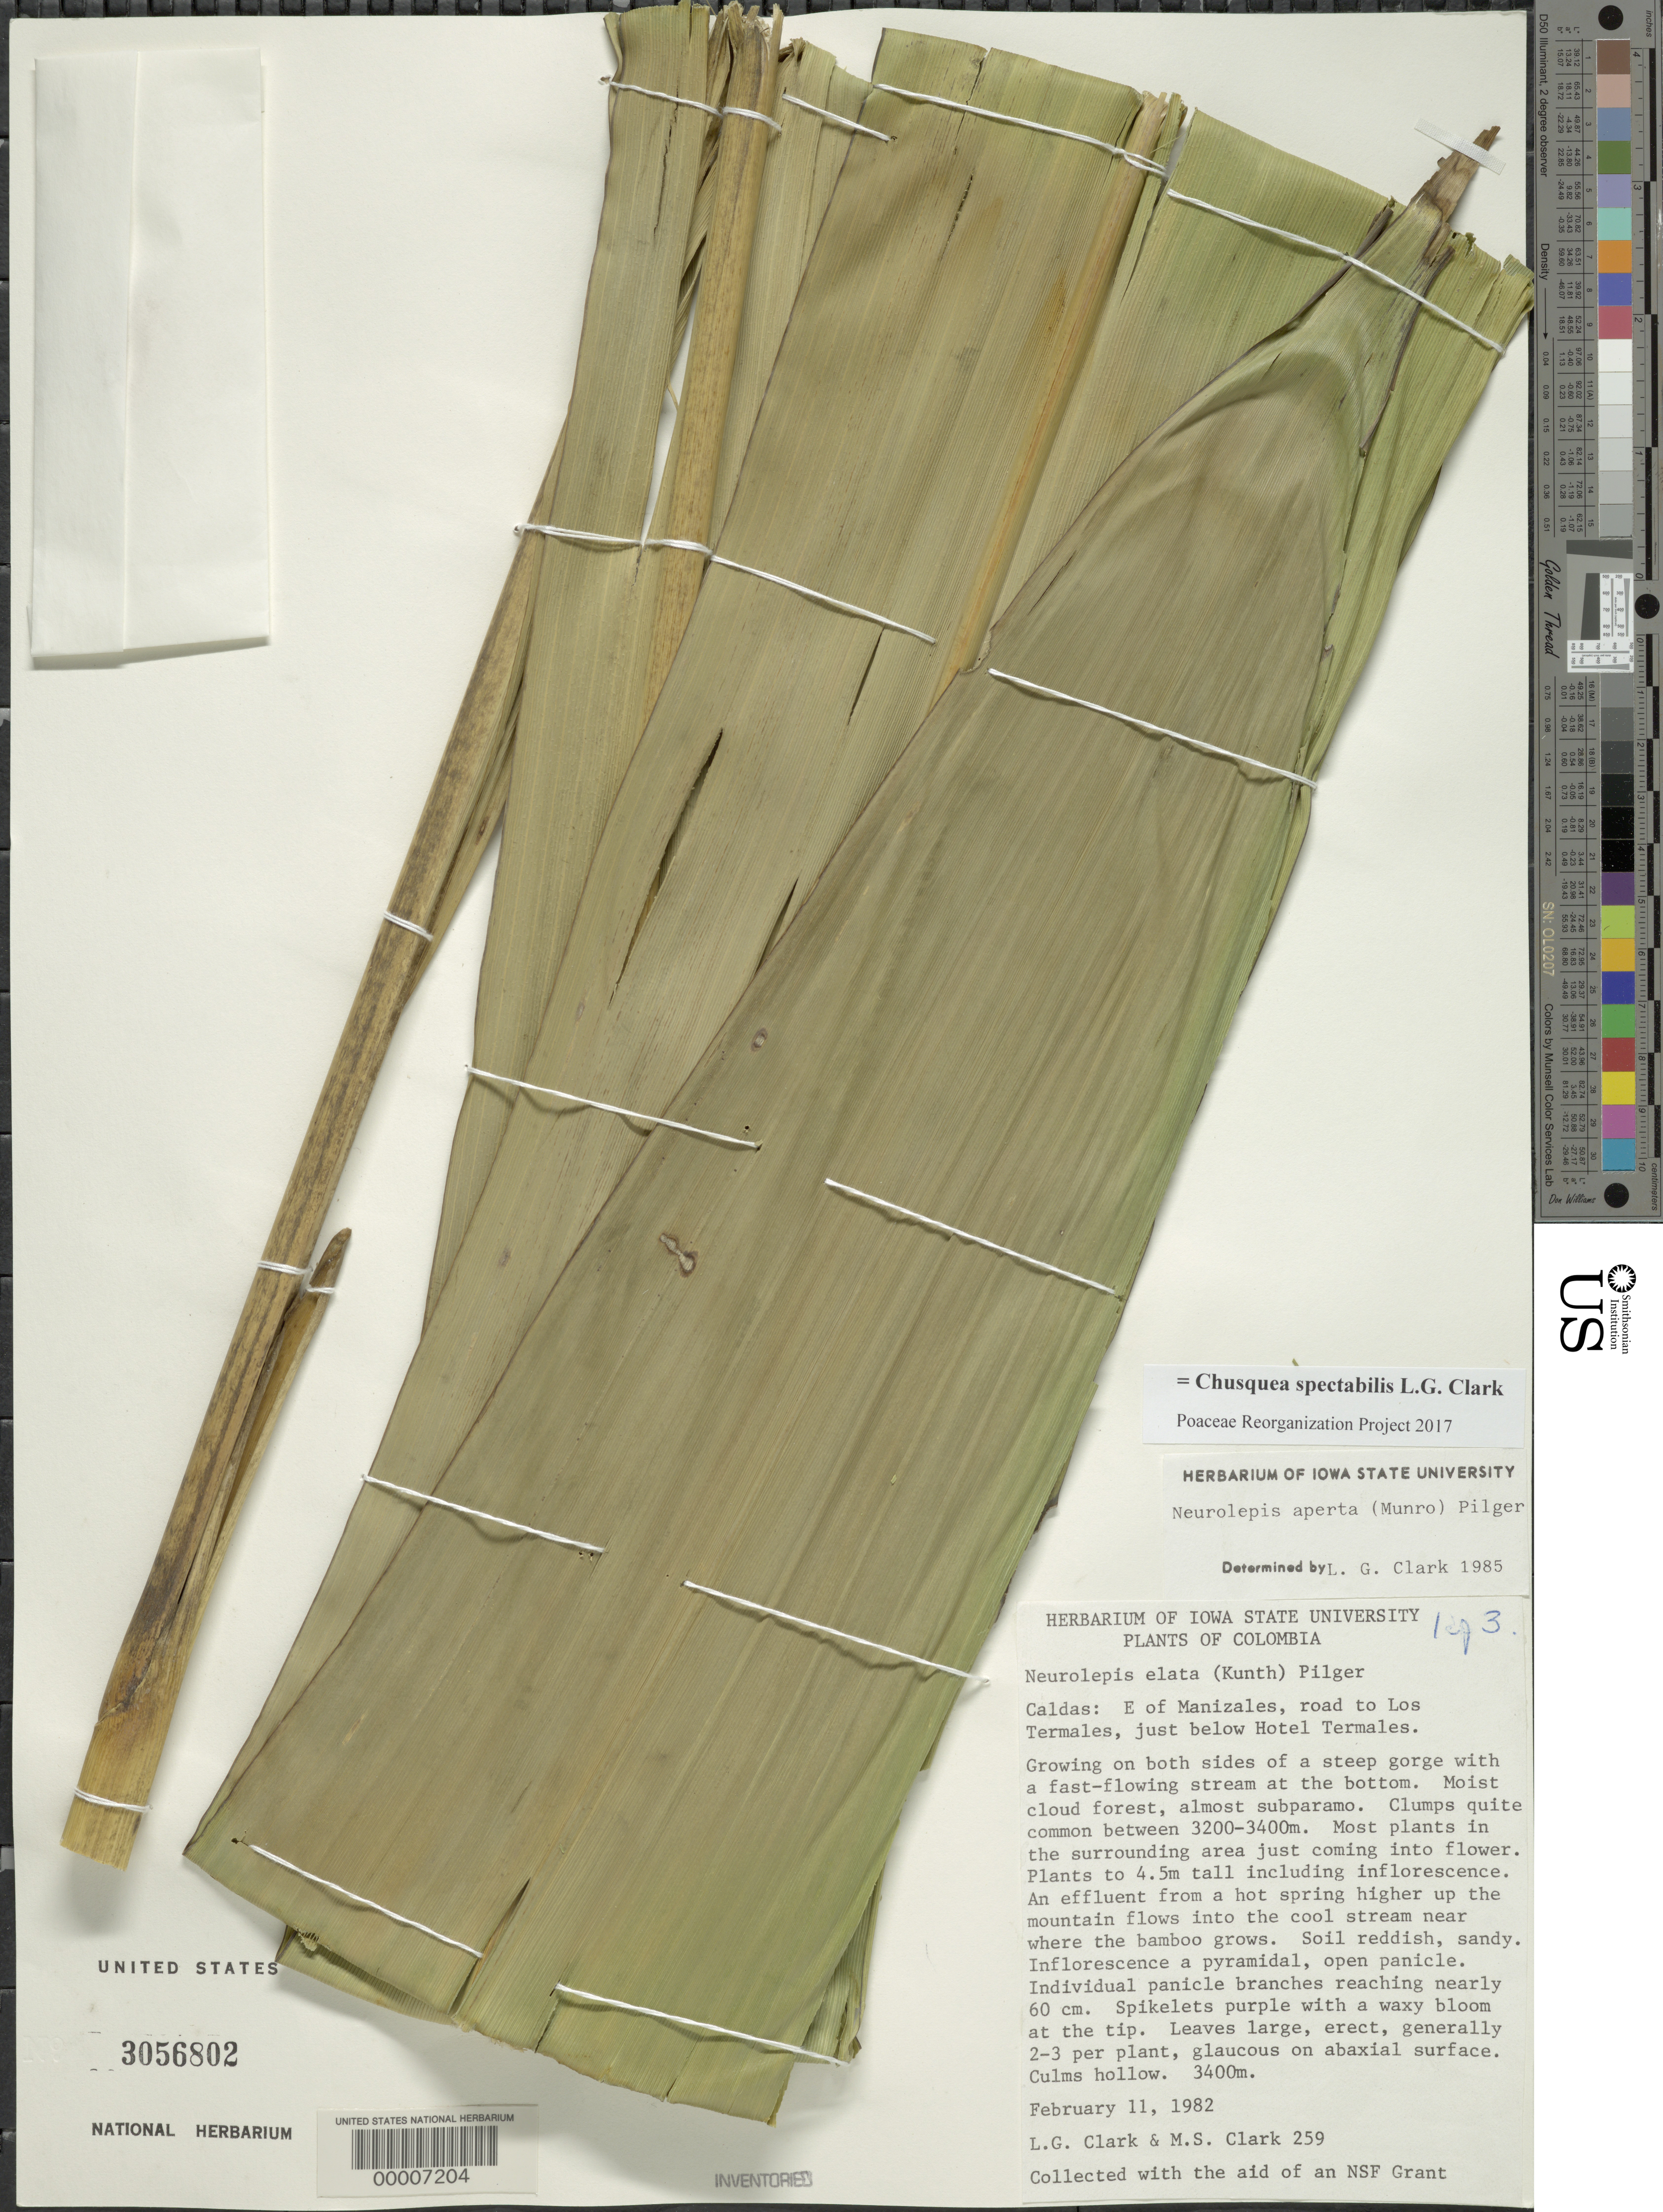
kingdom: Plantae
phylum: Tracheophyta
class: Liliopsida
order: Poales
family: Poaceae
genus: Chusquea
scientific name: Chusquea spectabilis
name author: L.G. Clark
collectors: L. G. Clark & M. S. Clark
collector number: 259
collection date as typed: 11 Feb 1982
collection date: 1982-02-11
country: Colombia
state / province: Caldas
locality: Manizales, Los Termales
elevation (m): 3400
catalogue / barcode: US 3056802